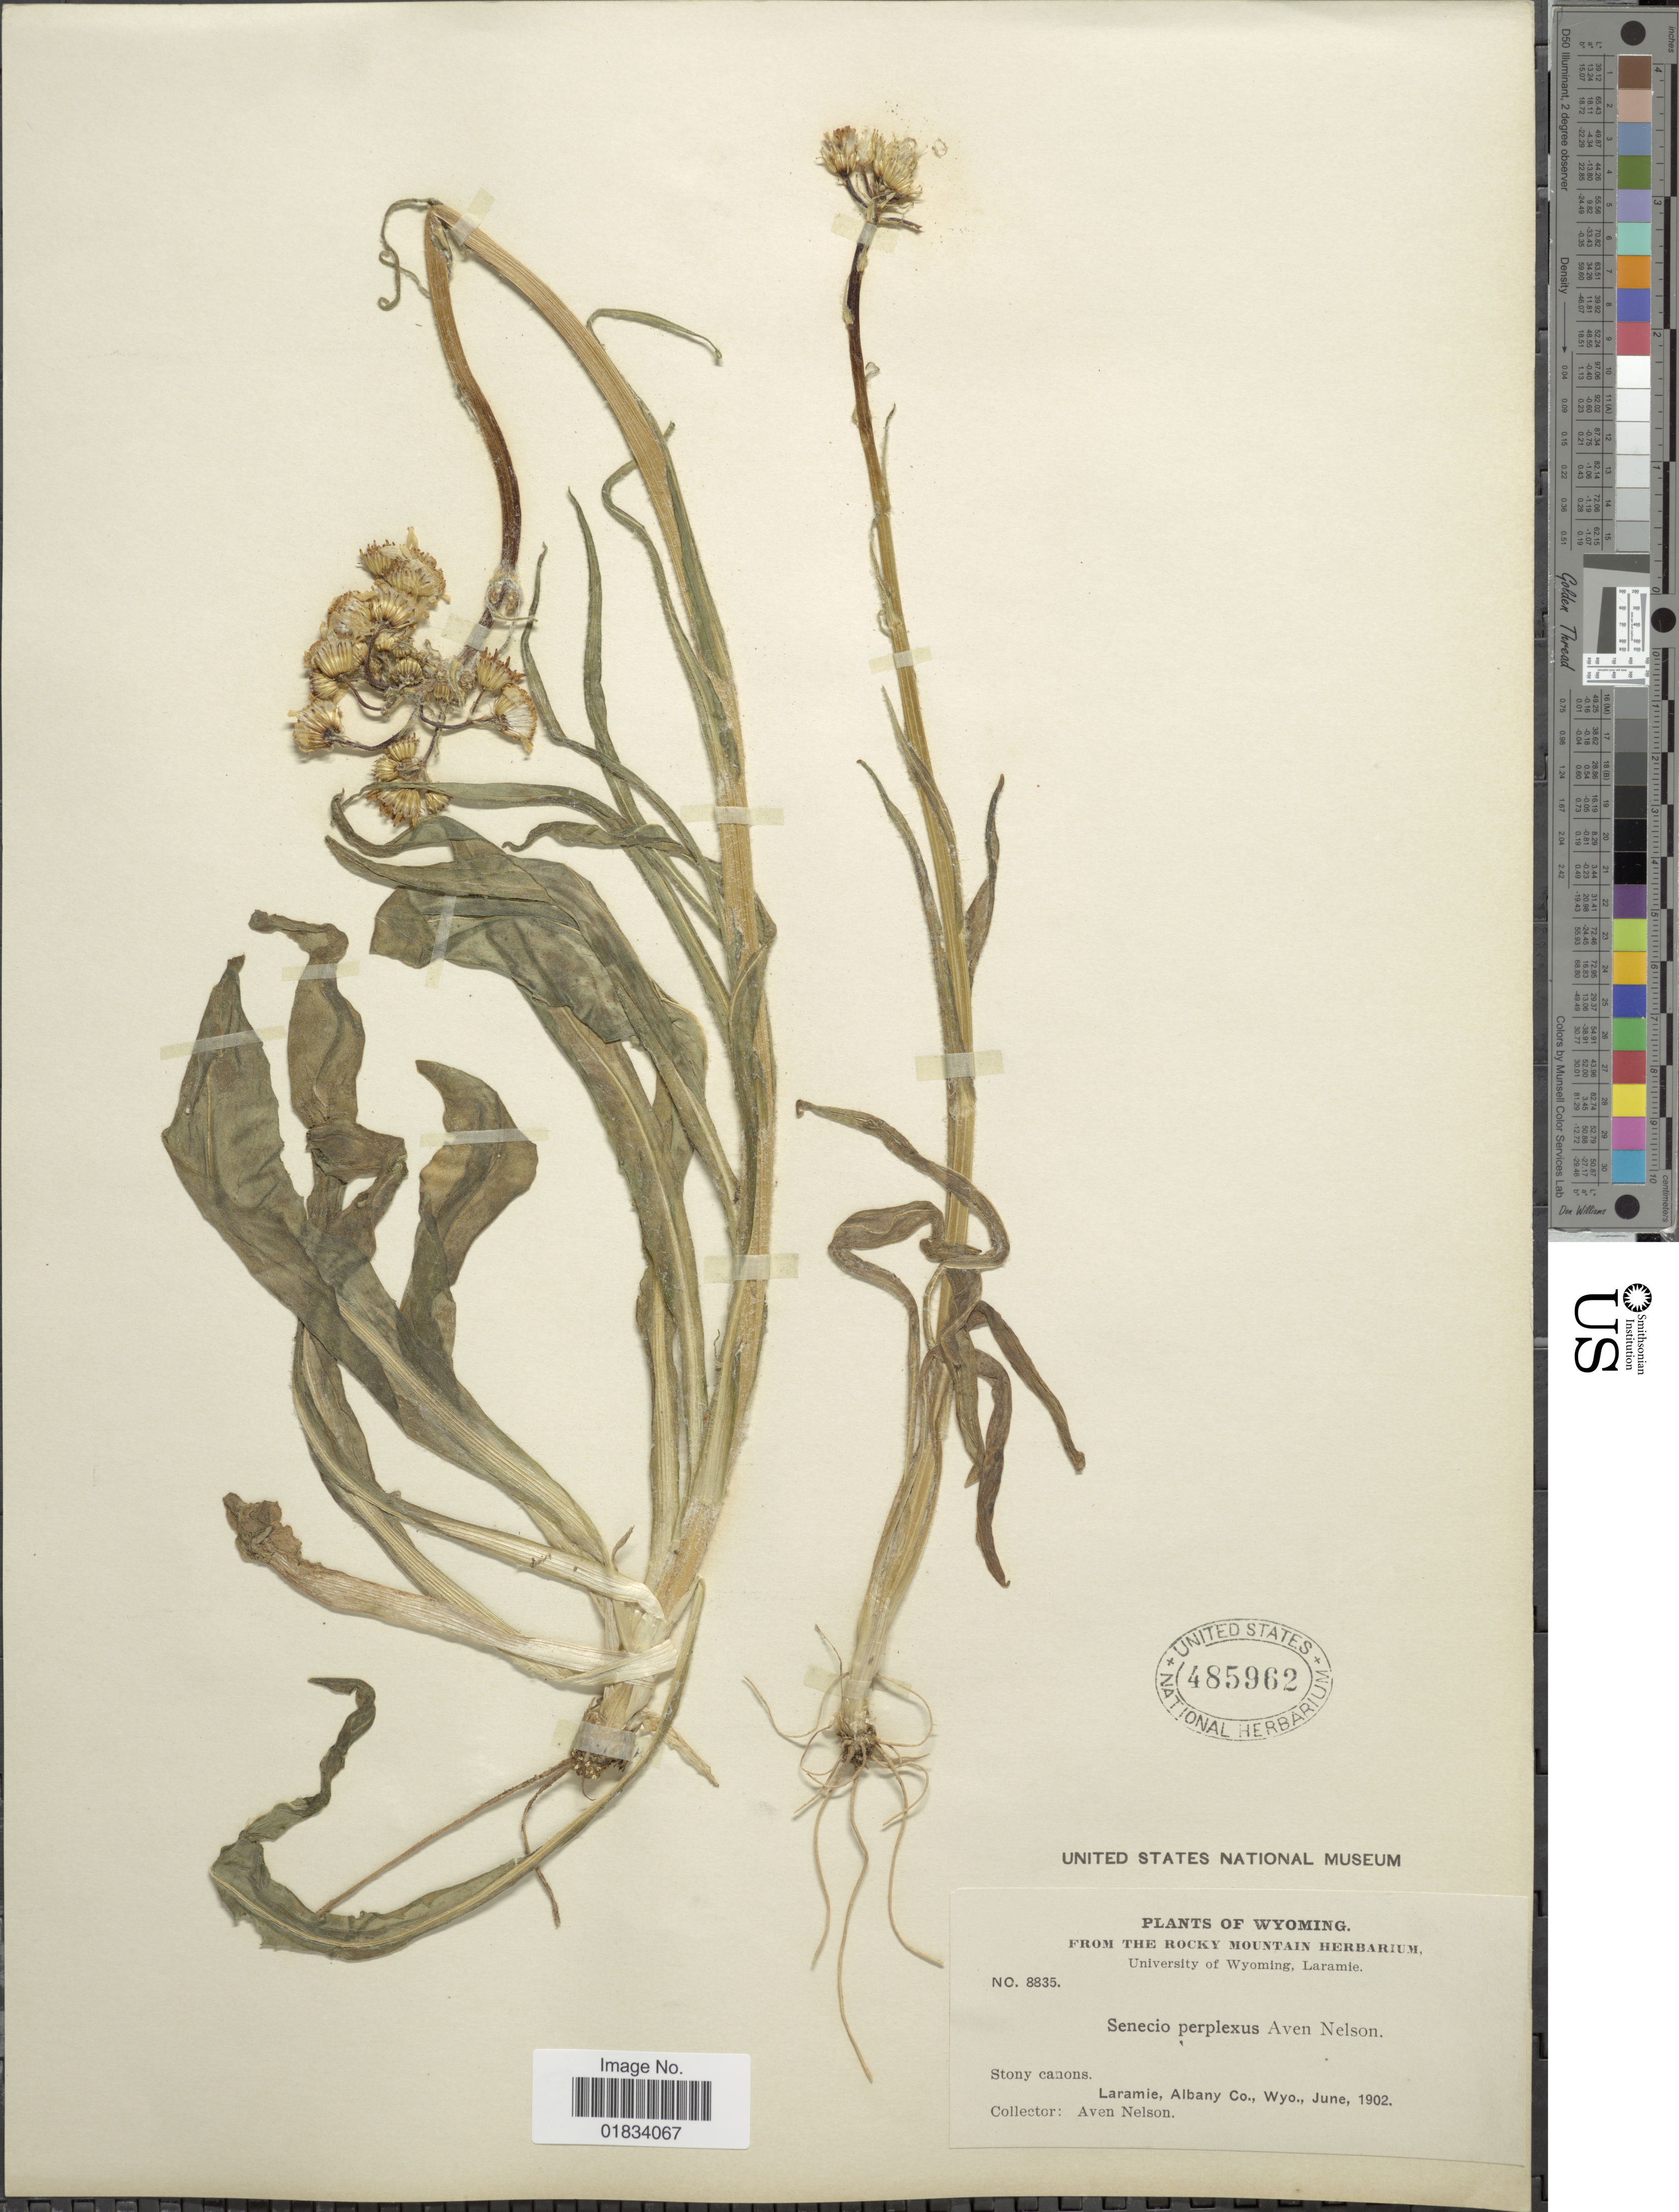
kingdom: Plantae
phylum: Tracheophyta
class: Magnoliopsida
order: Asterales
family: Asteraceae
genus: Senecio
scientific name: Senecio integerrimus var. exaltatus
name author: (Nutt.) Cronq.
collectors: A. Nelson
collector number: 8835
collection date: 1902-06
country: United States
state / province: Wyoming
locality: Laramie, Albany Co.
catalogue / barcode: US 485962